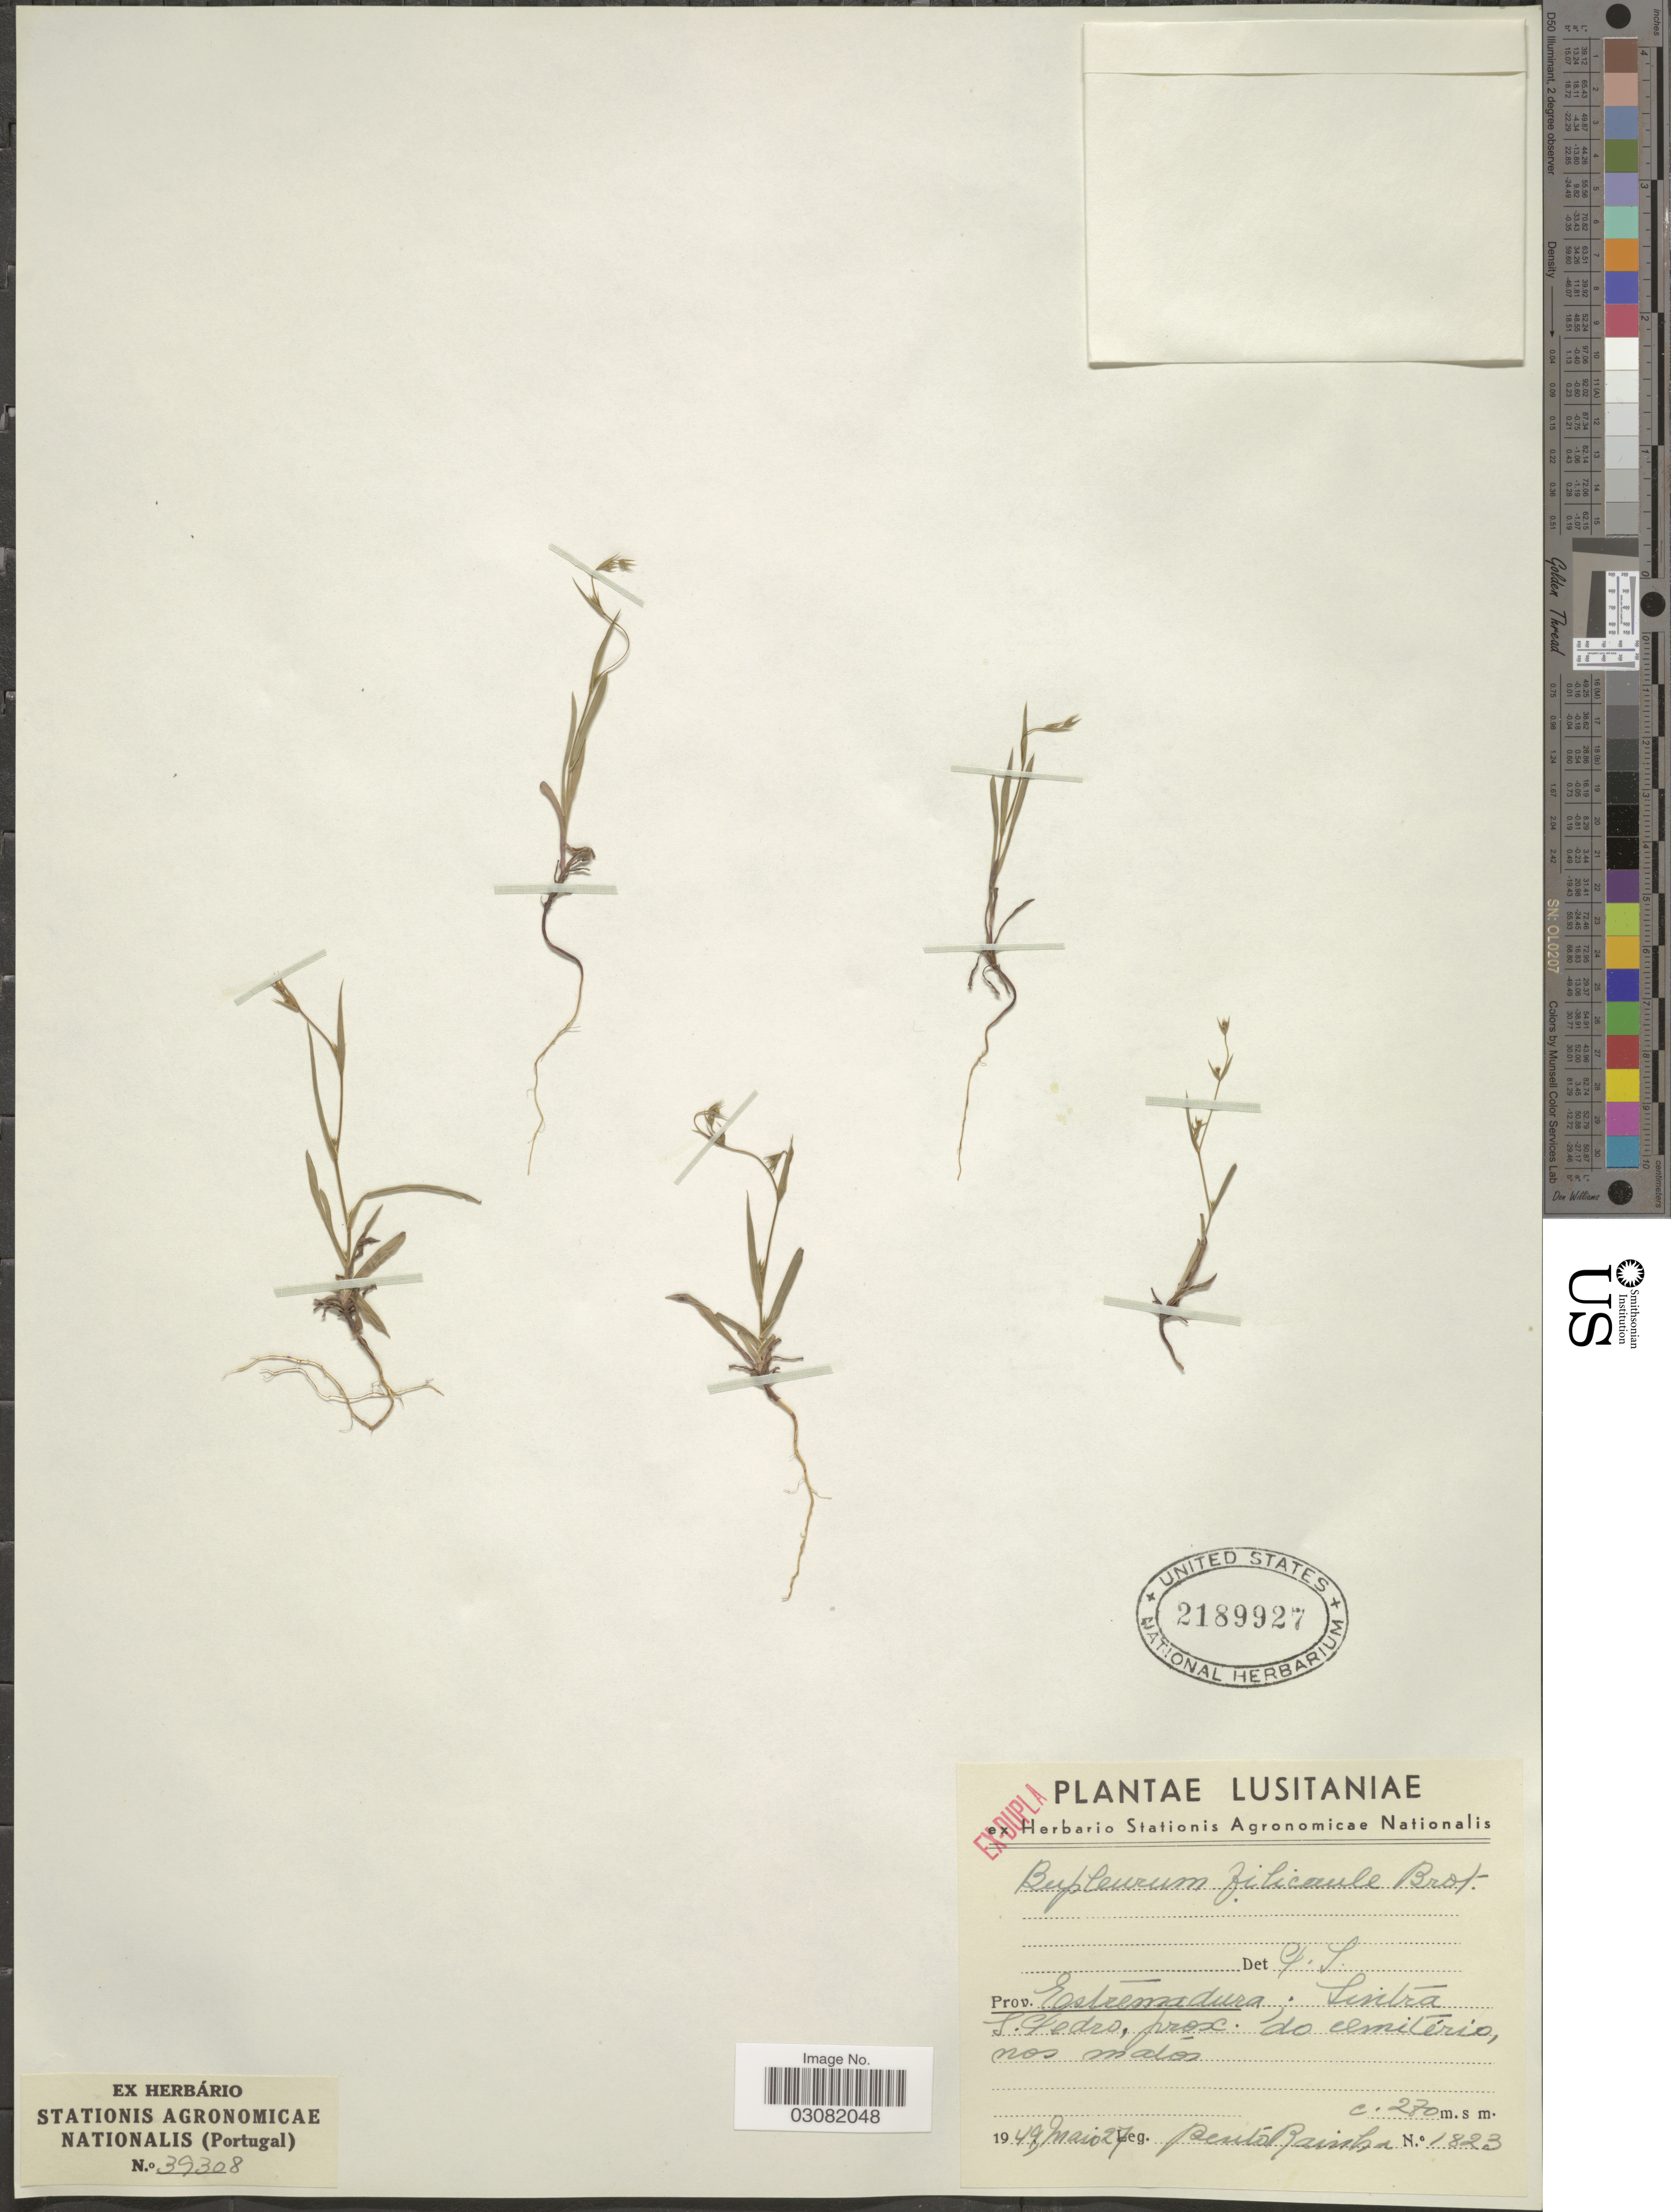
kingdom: Plantae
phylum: Tracheophyta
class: Magnoliopsida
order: Apiales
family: Apiaceae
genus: Bupleurum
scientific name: Bupleurum virgatum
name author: Cav.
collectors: B. Rainha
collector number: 1823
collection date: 1949-05-27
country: Portugal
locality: Lusitaniae. Prov. Estremadura; Sintra [interpreted] S. Pedro, prox. do cemitério.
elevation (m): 270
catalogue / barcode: US 2189927